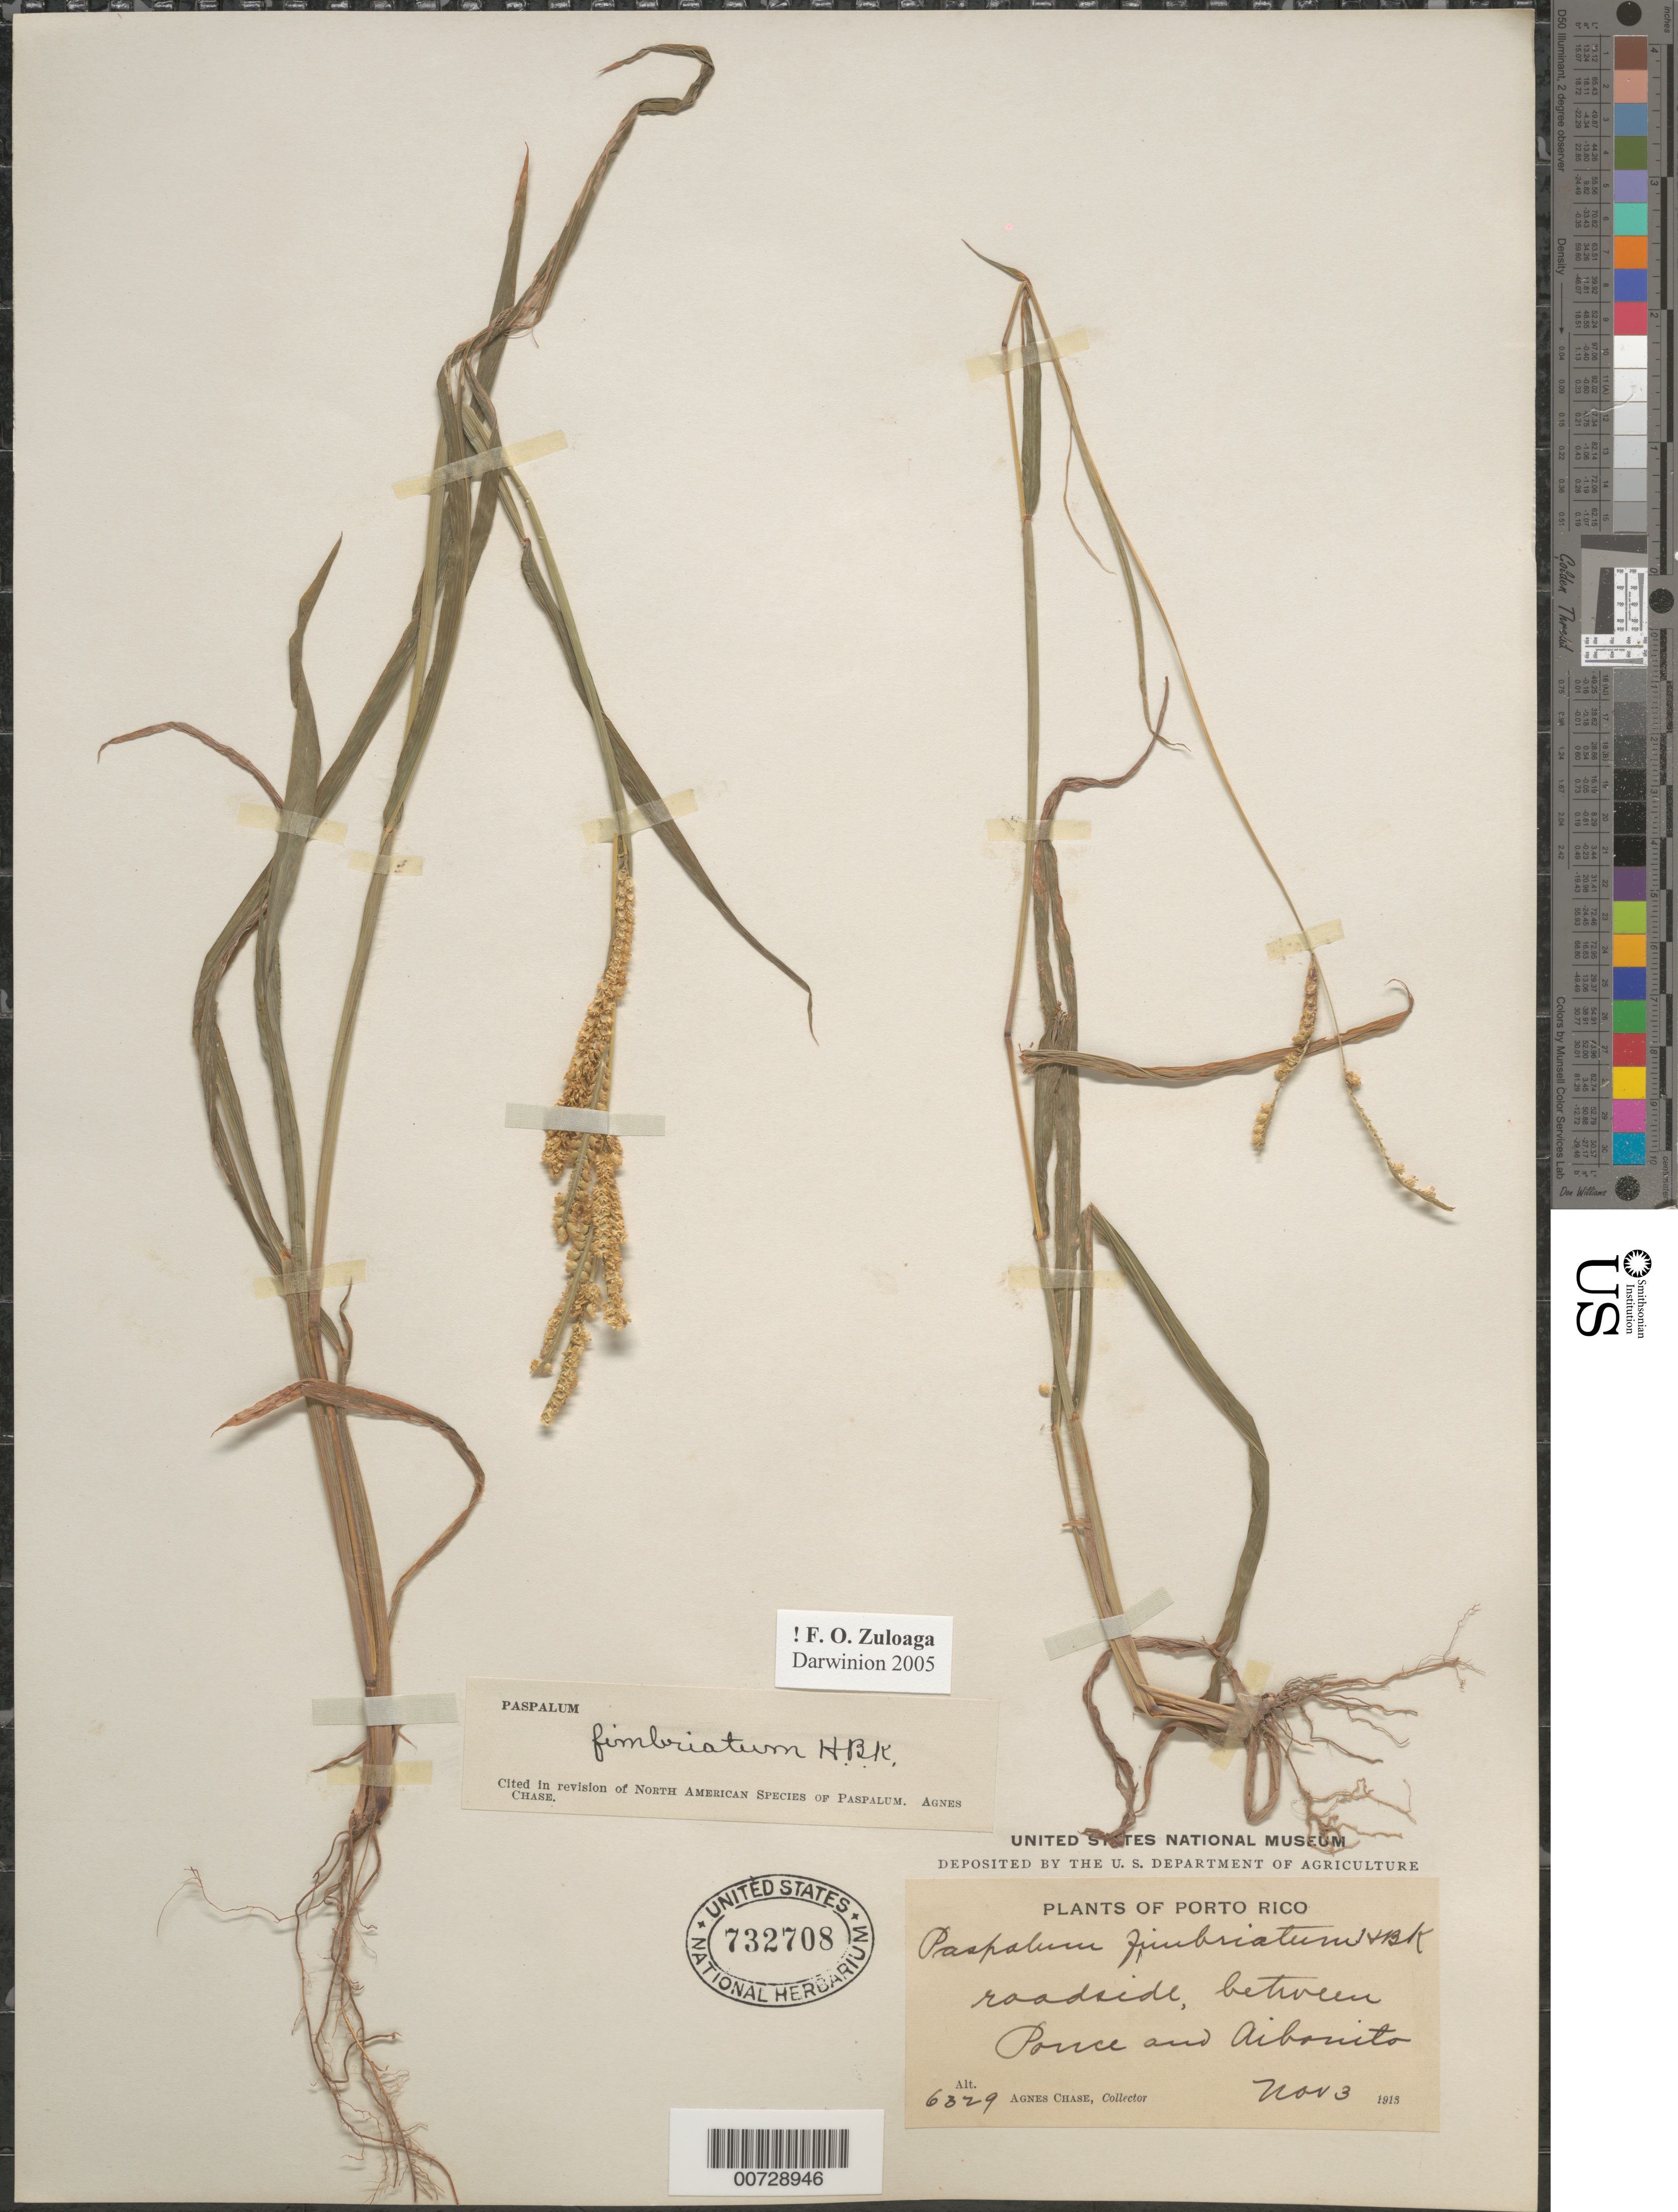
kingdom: Plantae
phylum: Tracheophyta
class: Liliopsida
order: Poales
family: Poaceae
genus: Paspalum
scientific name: Paspalum fimbriatum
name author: Kunth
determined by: Chase, [M.] Agnes, (US)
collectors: A. Chase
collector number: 6329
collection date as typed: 03 Nov 1913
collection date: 1913-11-03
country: Puerto Rico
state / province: Ponce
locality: Ponce and Aibonito, btw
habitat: Roadside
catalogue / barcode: US 732708